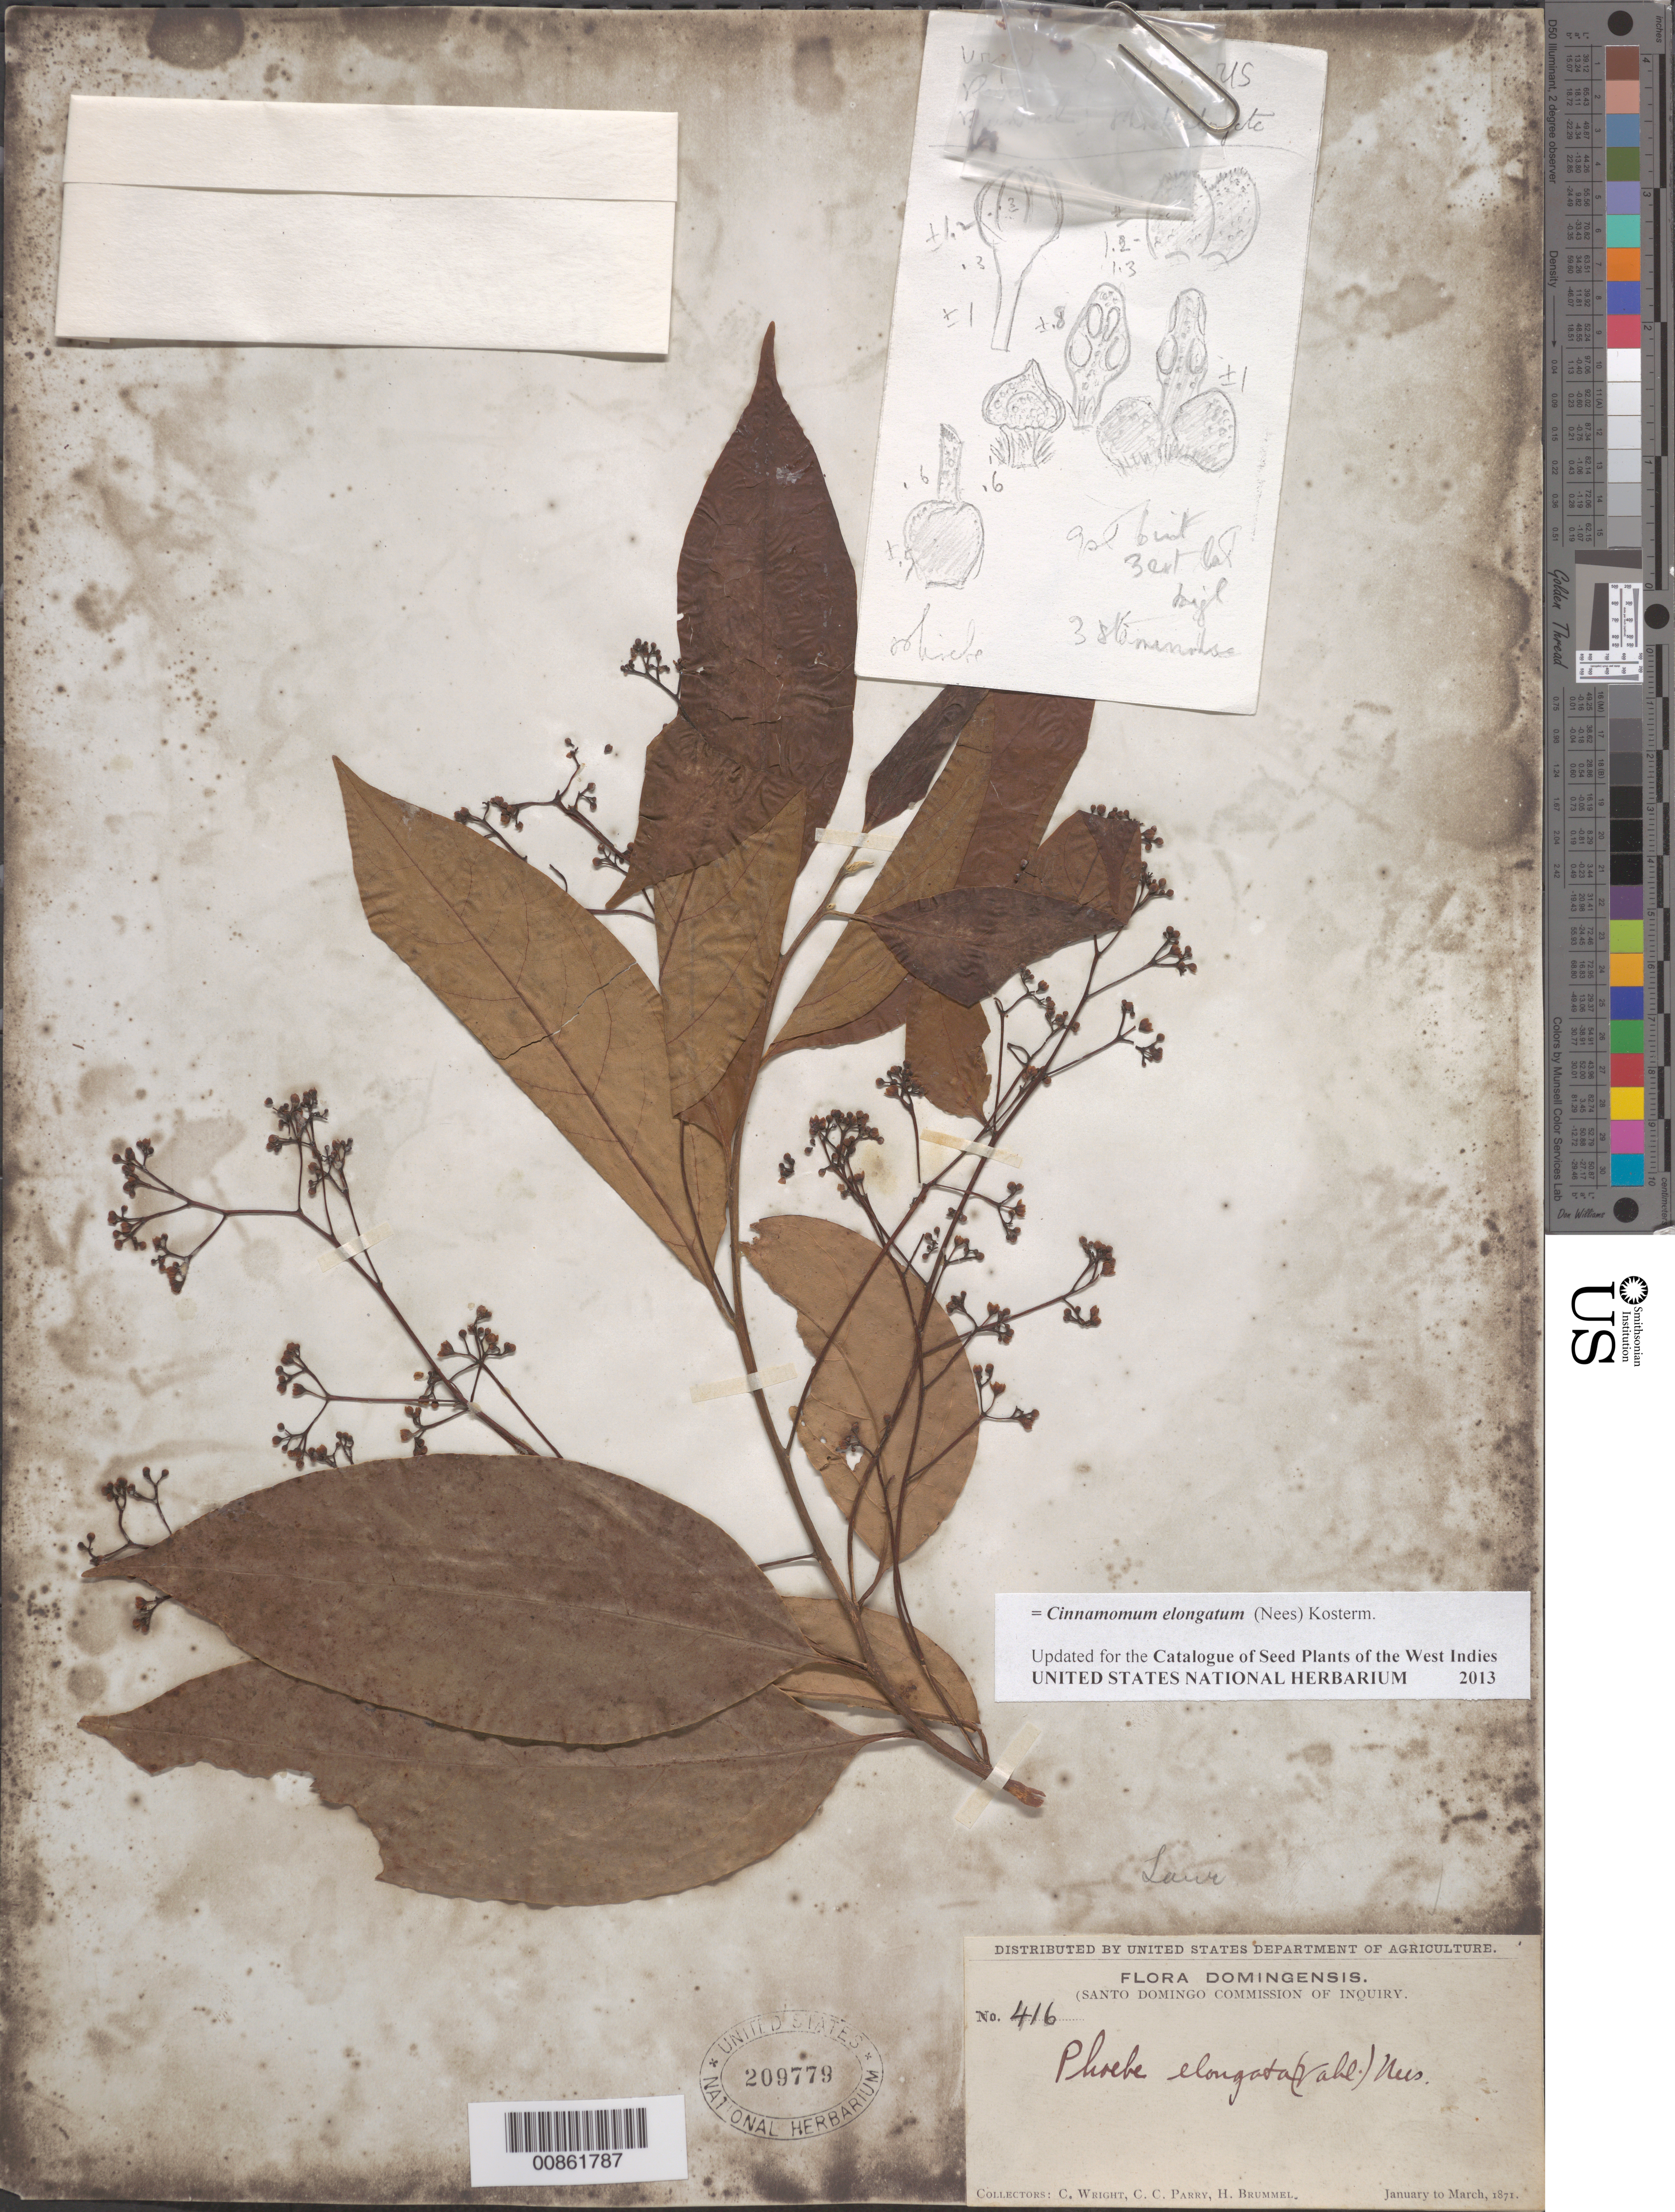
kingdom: Plantae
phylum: Tracheophyta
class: Magnoliopsida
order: Laurales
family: Lauraceae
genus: Cinnamomum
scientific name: Cinnamomum elongatum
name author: (Nees) Kosterm.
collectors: C. Wright, C. C. Parry & H. Brummel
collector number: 416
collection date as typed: Jan 1871 to -- Mar 1871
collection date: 1871-01/1871-03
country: Dominican Republic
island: Hispaniola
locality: Dominican Republic.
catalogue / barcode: US 209779